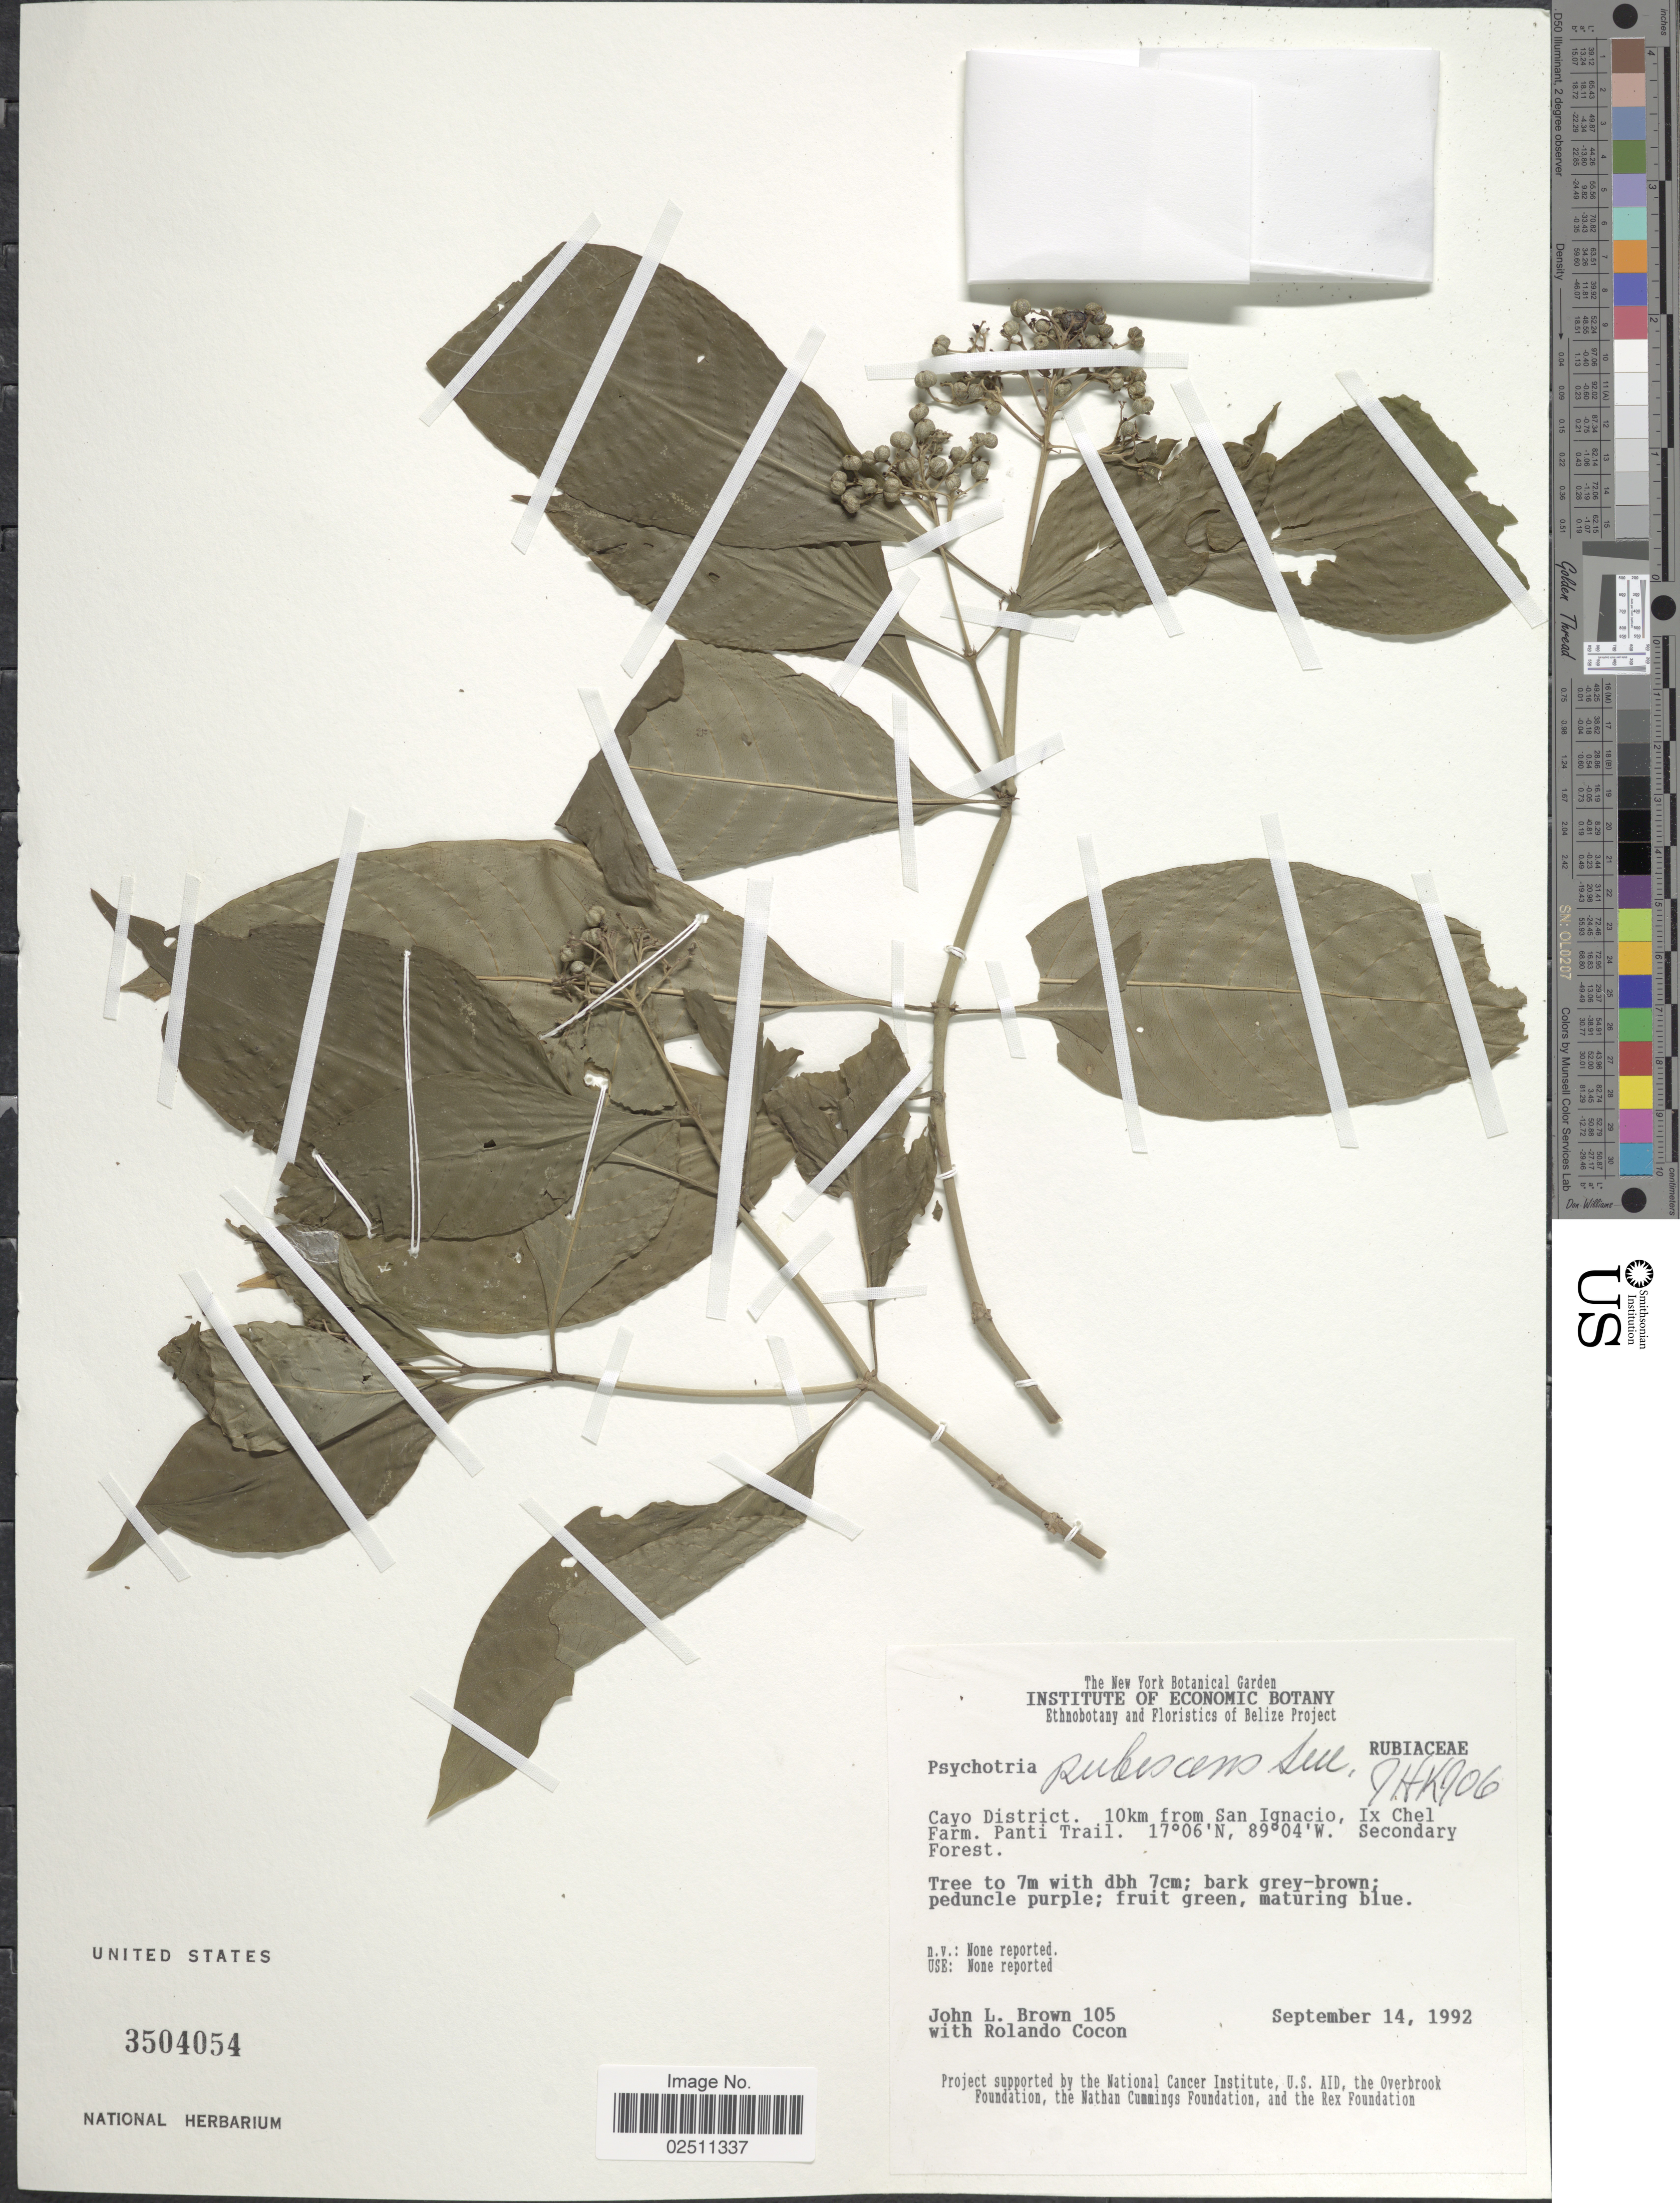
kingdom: Plantae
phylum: Tracheophyta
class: Magnoliopsida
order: Gentianales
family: Rubiaceae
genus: Psychotria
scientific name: Psychotria pubescens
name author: Sw.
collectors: J. L. Brown & R. Cocon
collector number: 105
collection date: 1992-09-14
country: Belize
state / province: Cayo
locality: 10 km from San Ignacio, Ix Chel Farm, Panti Trail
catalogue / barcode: US 3504054